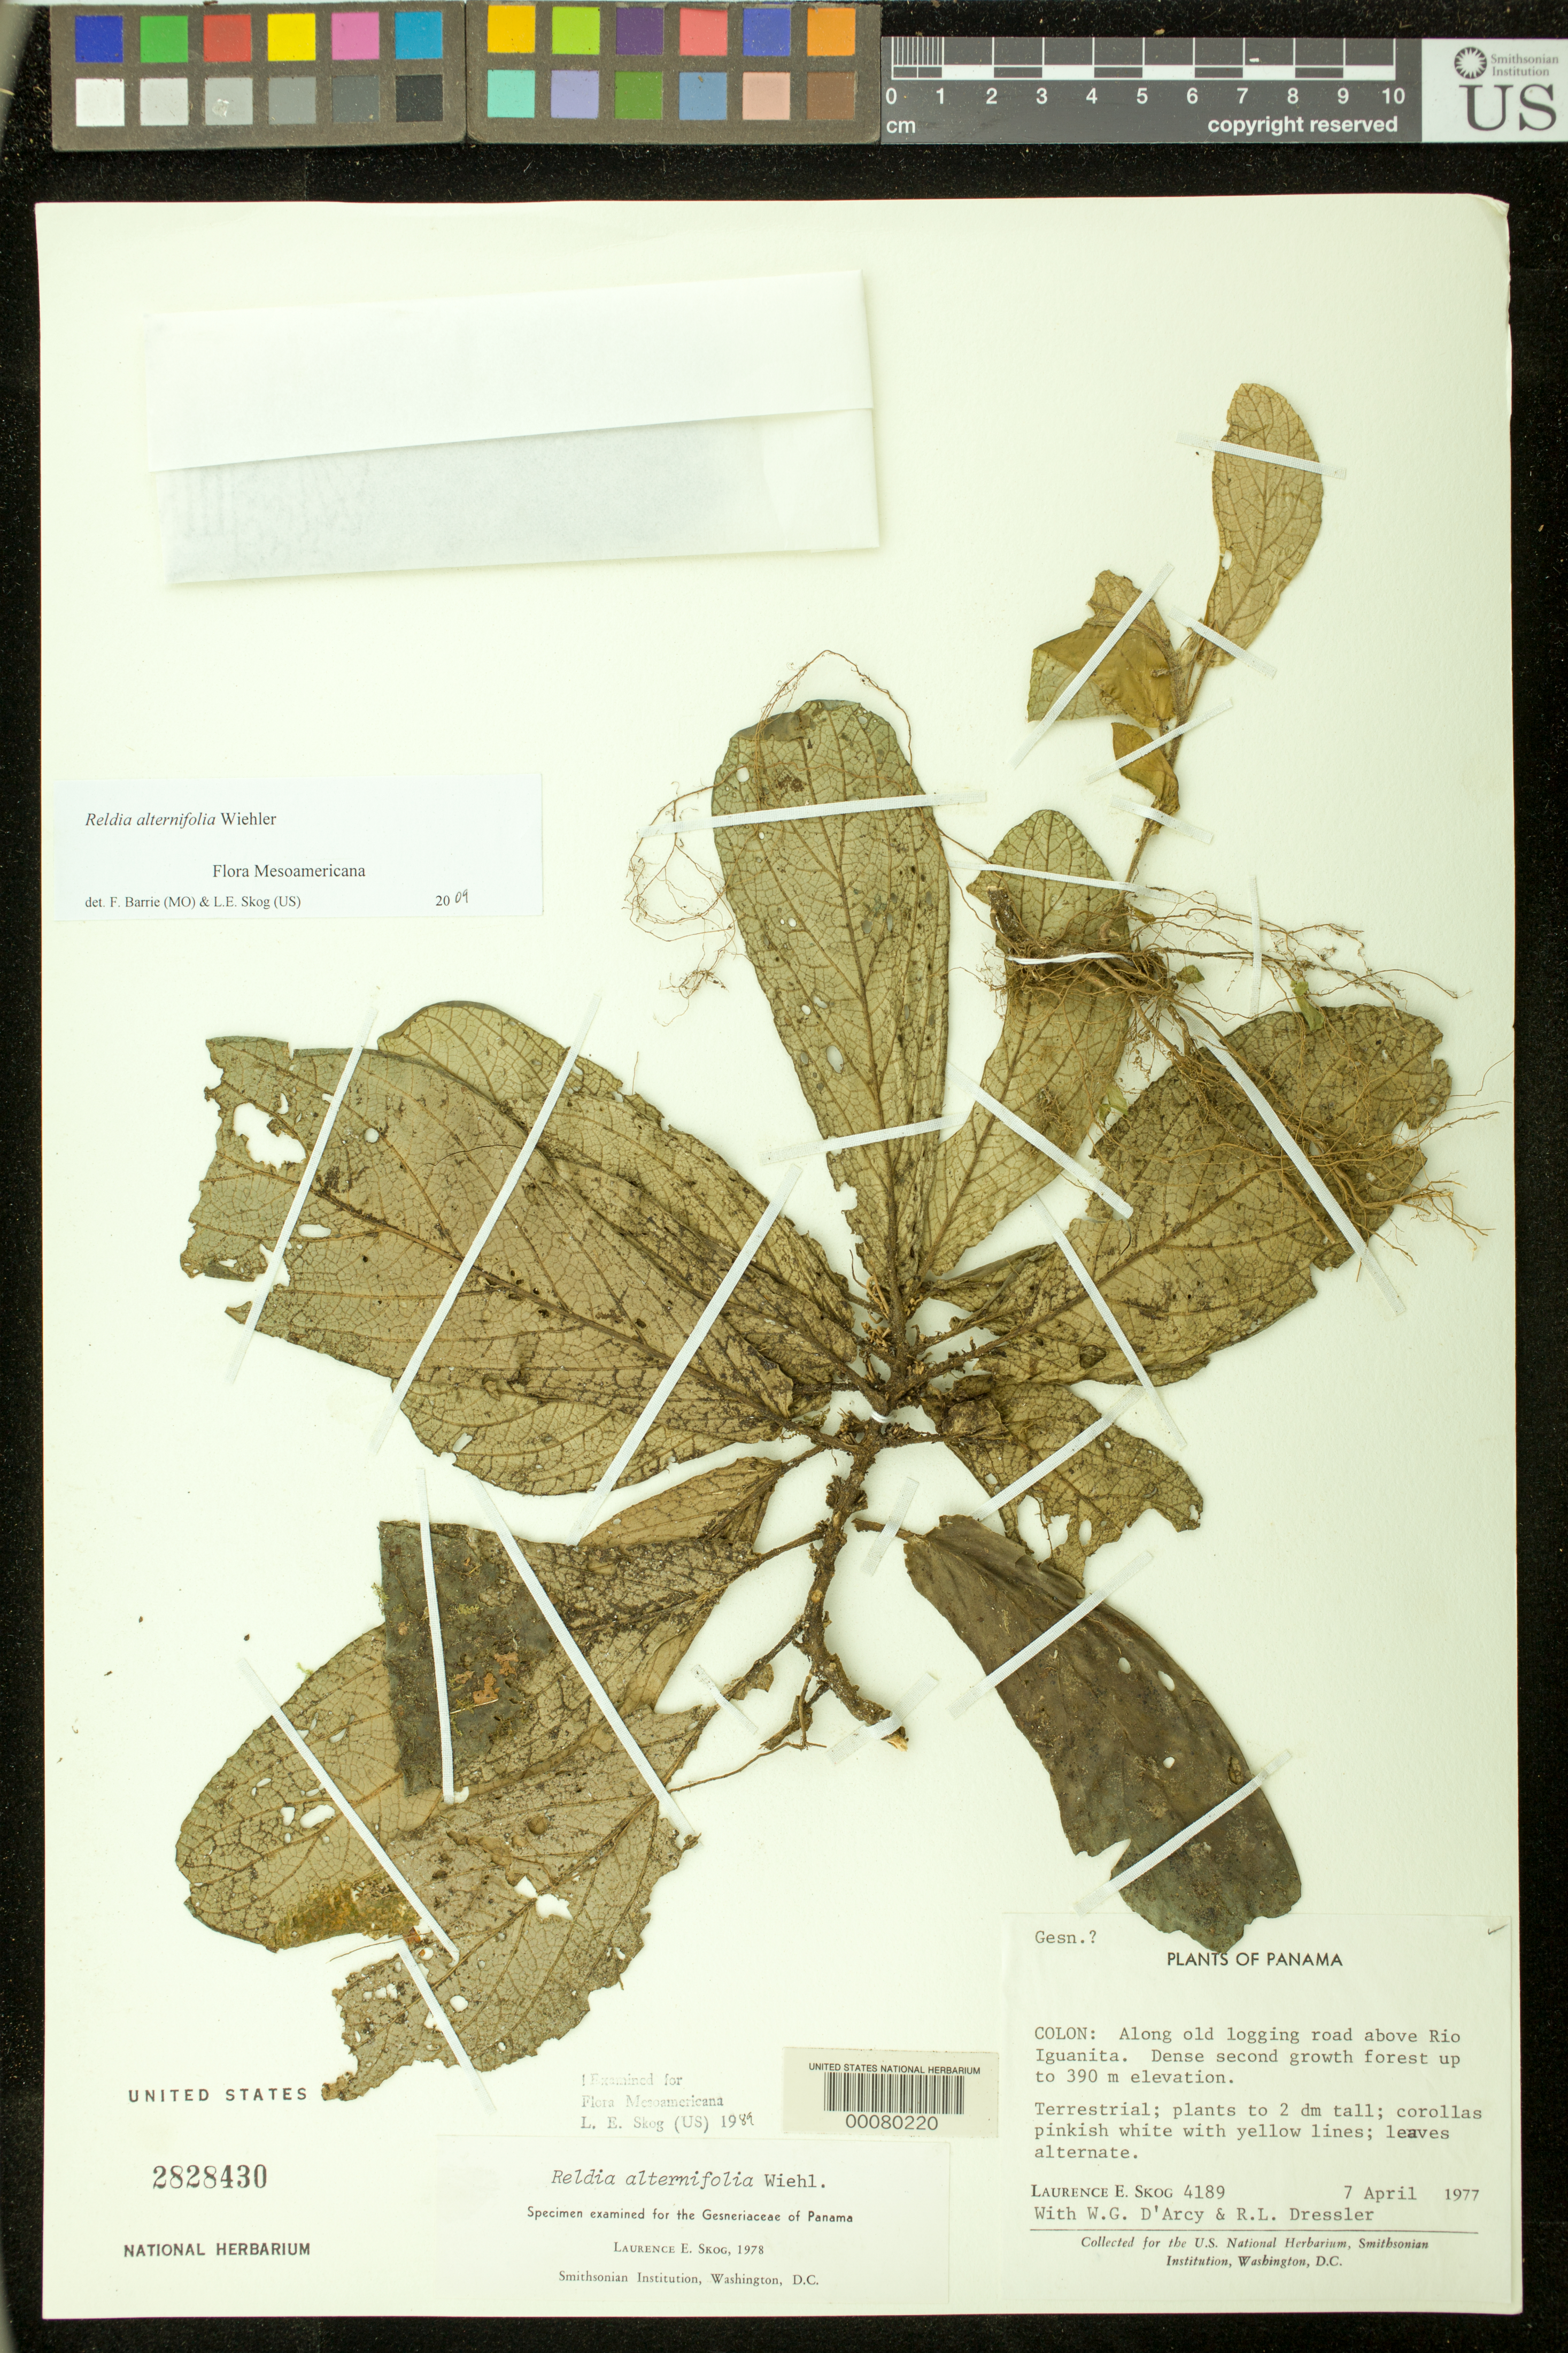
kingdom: Plantae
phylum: Tracheophyta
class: Magnoliopsida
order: Lamiales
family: Gesneriaceae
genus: Reldia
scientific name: Reldia alternifolia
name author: Wiehler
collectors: L. E. Skog, W. G. D'Arcy & R. Dressler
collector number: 4189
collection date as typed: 07 Apr 1977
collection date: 1977-04-07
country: Panama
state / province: Colón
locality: Along old logging road above Rio Iguanita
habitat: Dense second growth forest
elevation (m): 390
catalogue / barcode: US 2828430